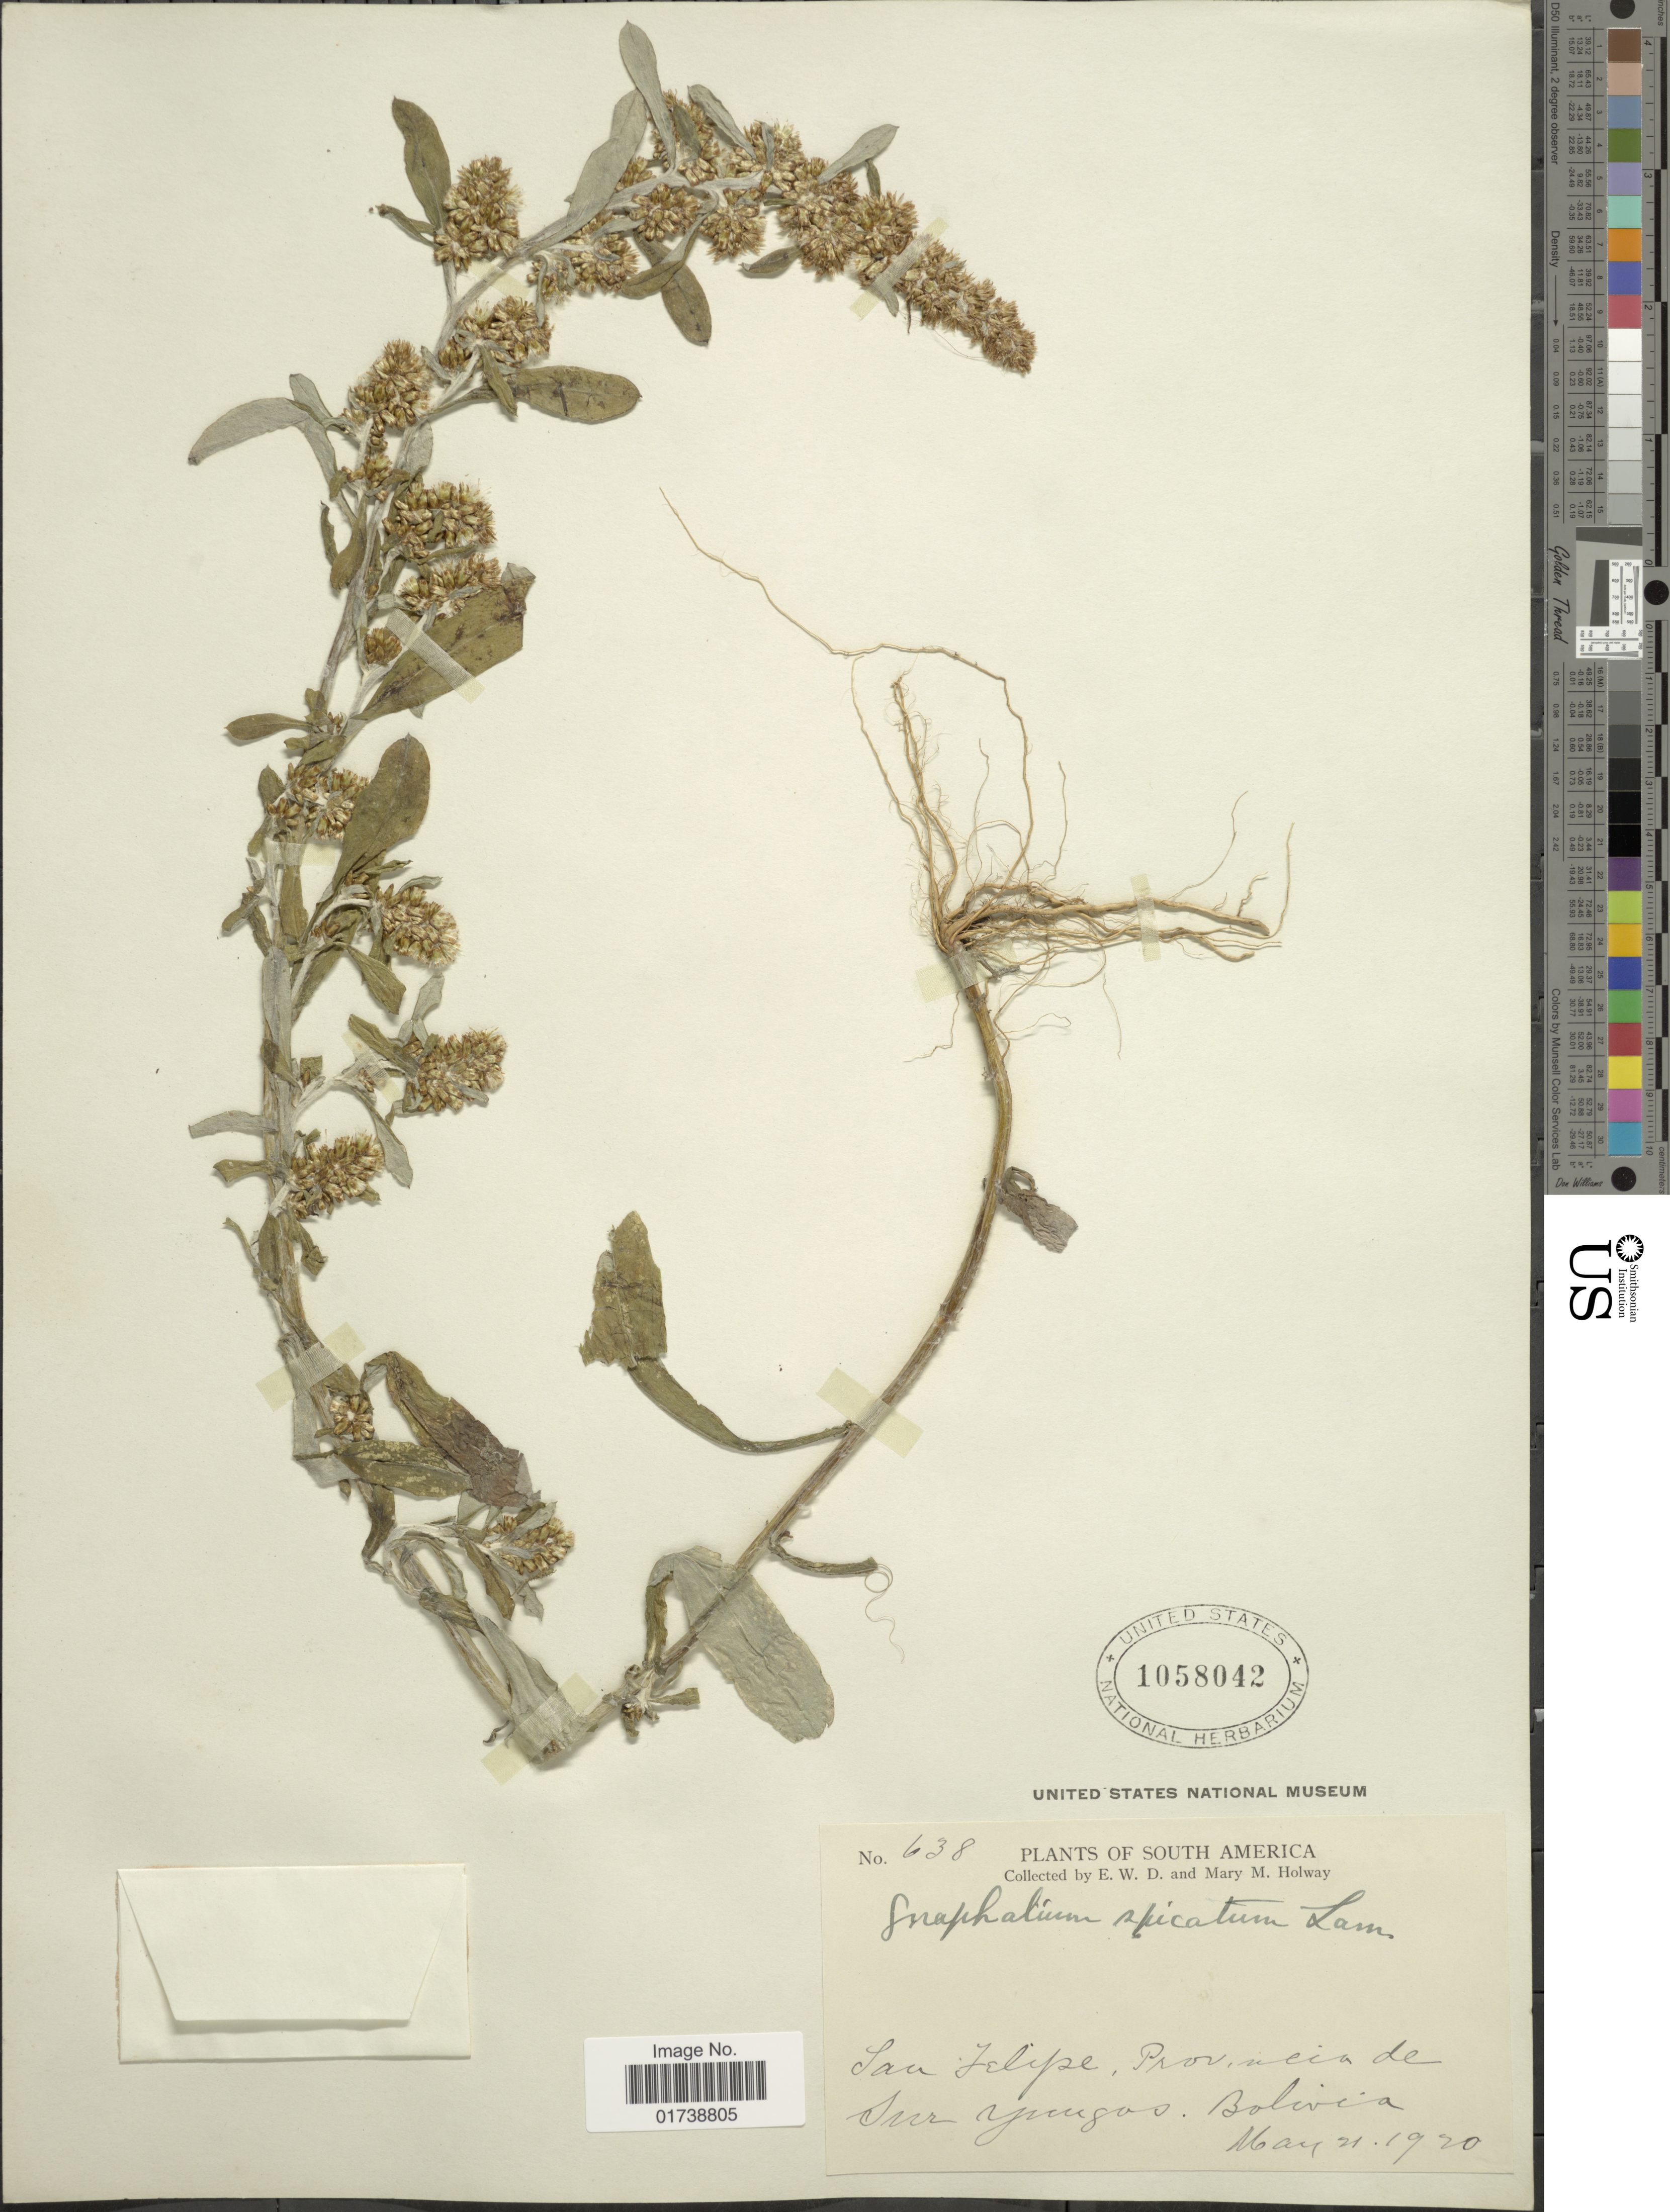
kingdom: Plantae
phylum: Tracheophyta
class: Magnoliopsida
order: Asterales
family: Asteraceae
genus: Gamochaeta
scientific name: Gamochaeta spicata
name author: (Lam.) Cabrera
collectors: E. W. D. Holway & M. M. Holway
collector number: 638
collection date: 1920-05-21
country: Bolivia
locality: San Felipe, Prov. neia de Sur Yungas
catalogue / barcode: US 1058042